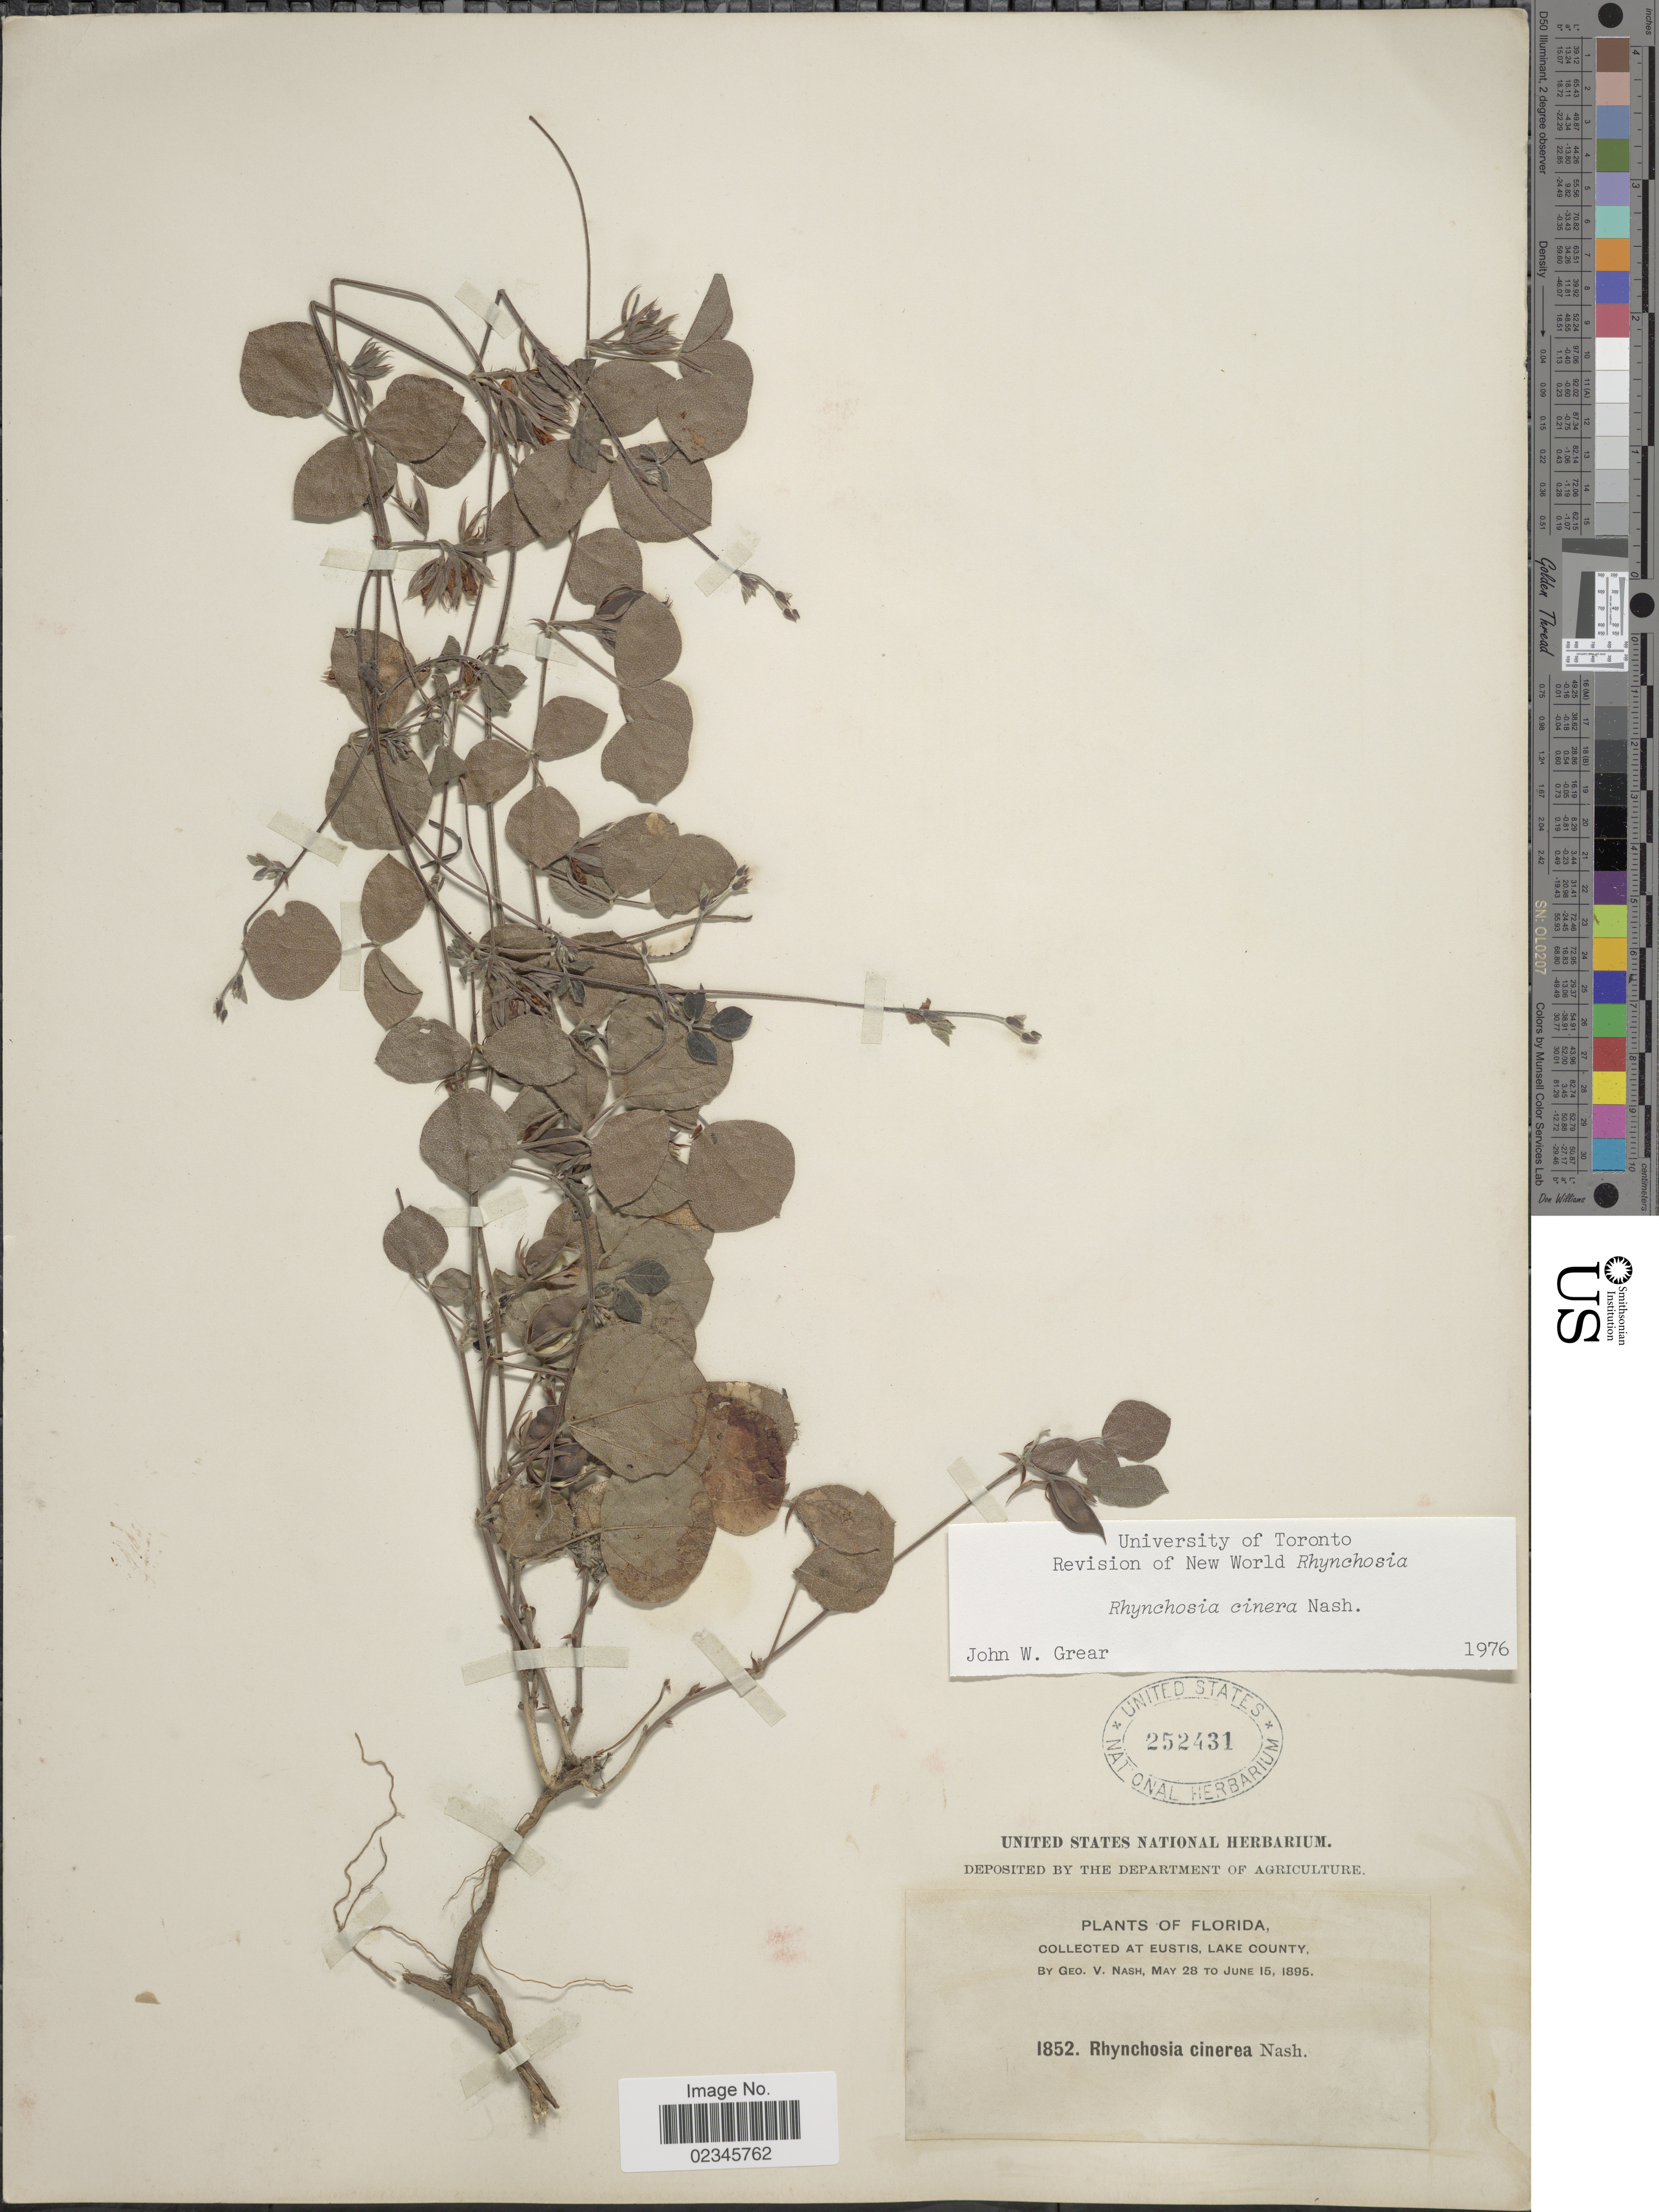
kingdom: Plantae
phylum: Tracheophyta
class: Magnoliopsida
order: Fabales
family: Fabaceae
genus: Cajanus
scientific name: Cajanus cinereus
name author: (F. Muell. ex Benth.) F. Muell.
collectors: G. V. Nash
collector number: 1852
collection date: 1895-05-28/1895-06-15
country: United States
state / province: Florida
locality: At Eustis, Lake County.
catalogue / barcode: US 252431